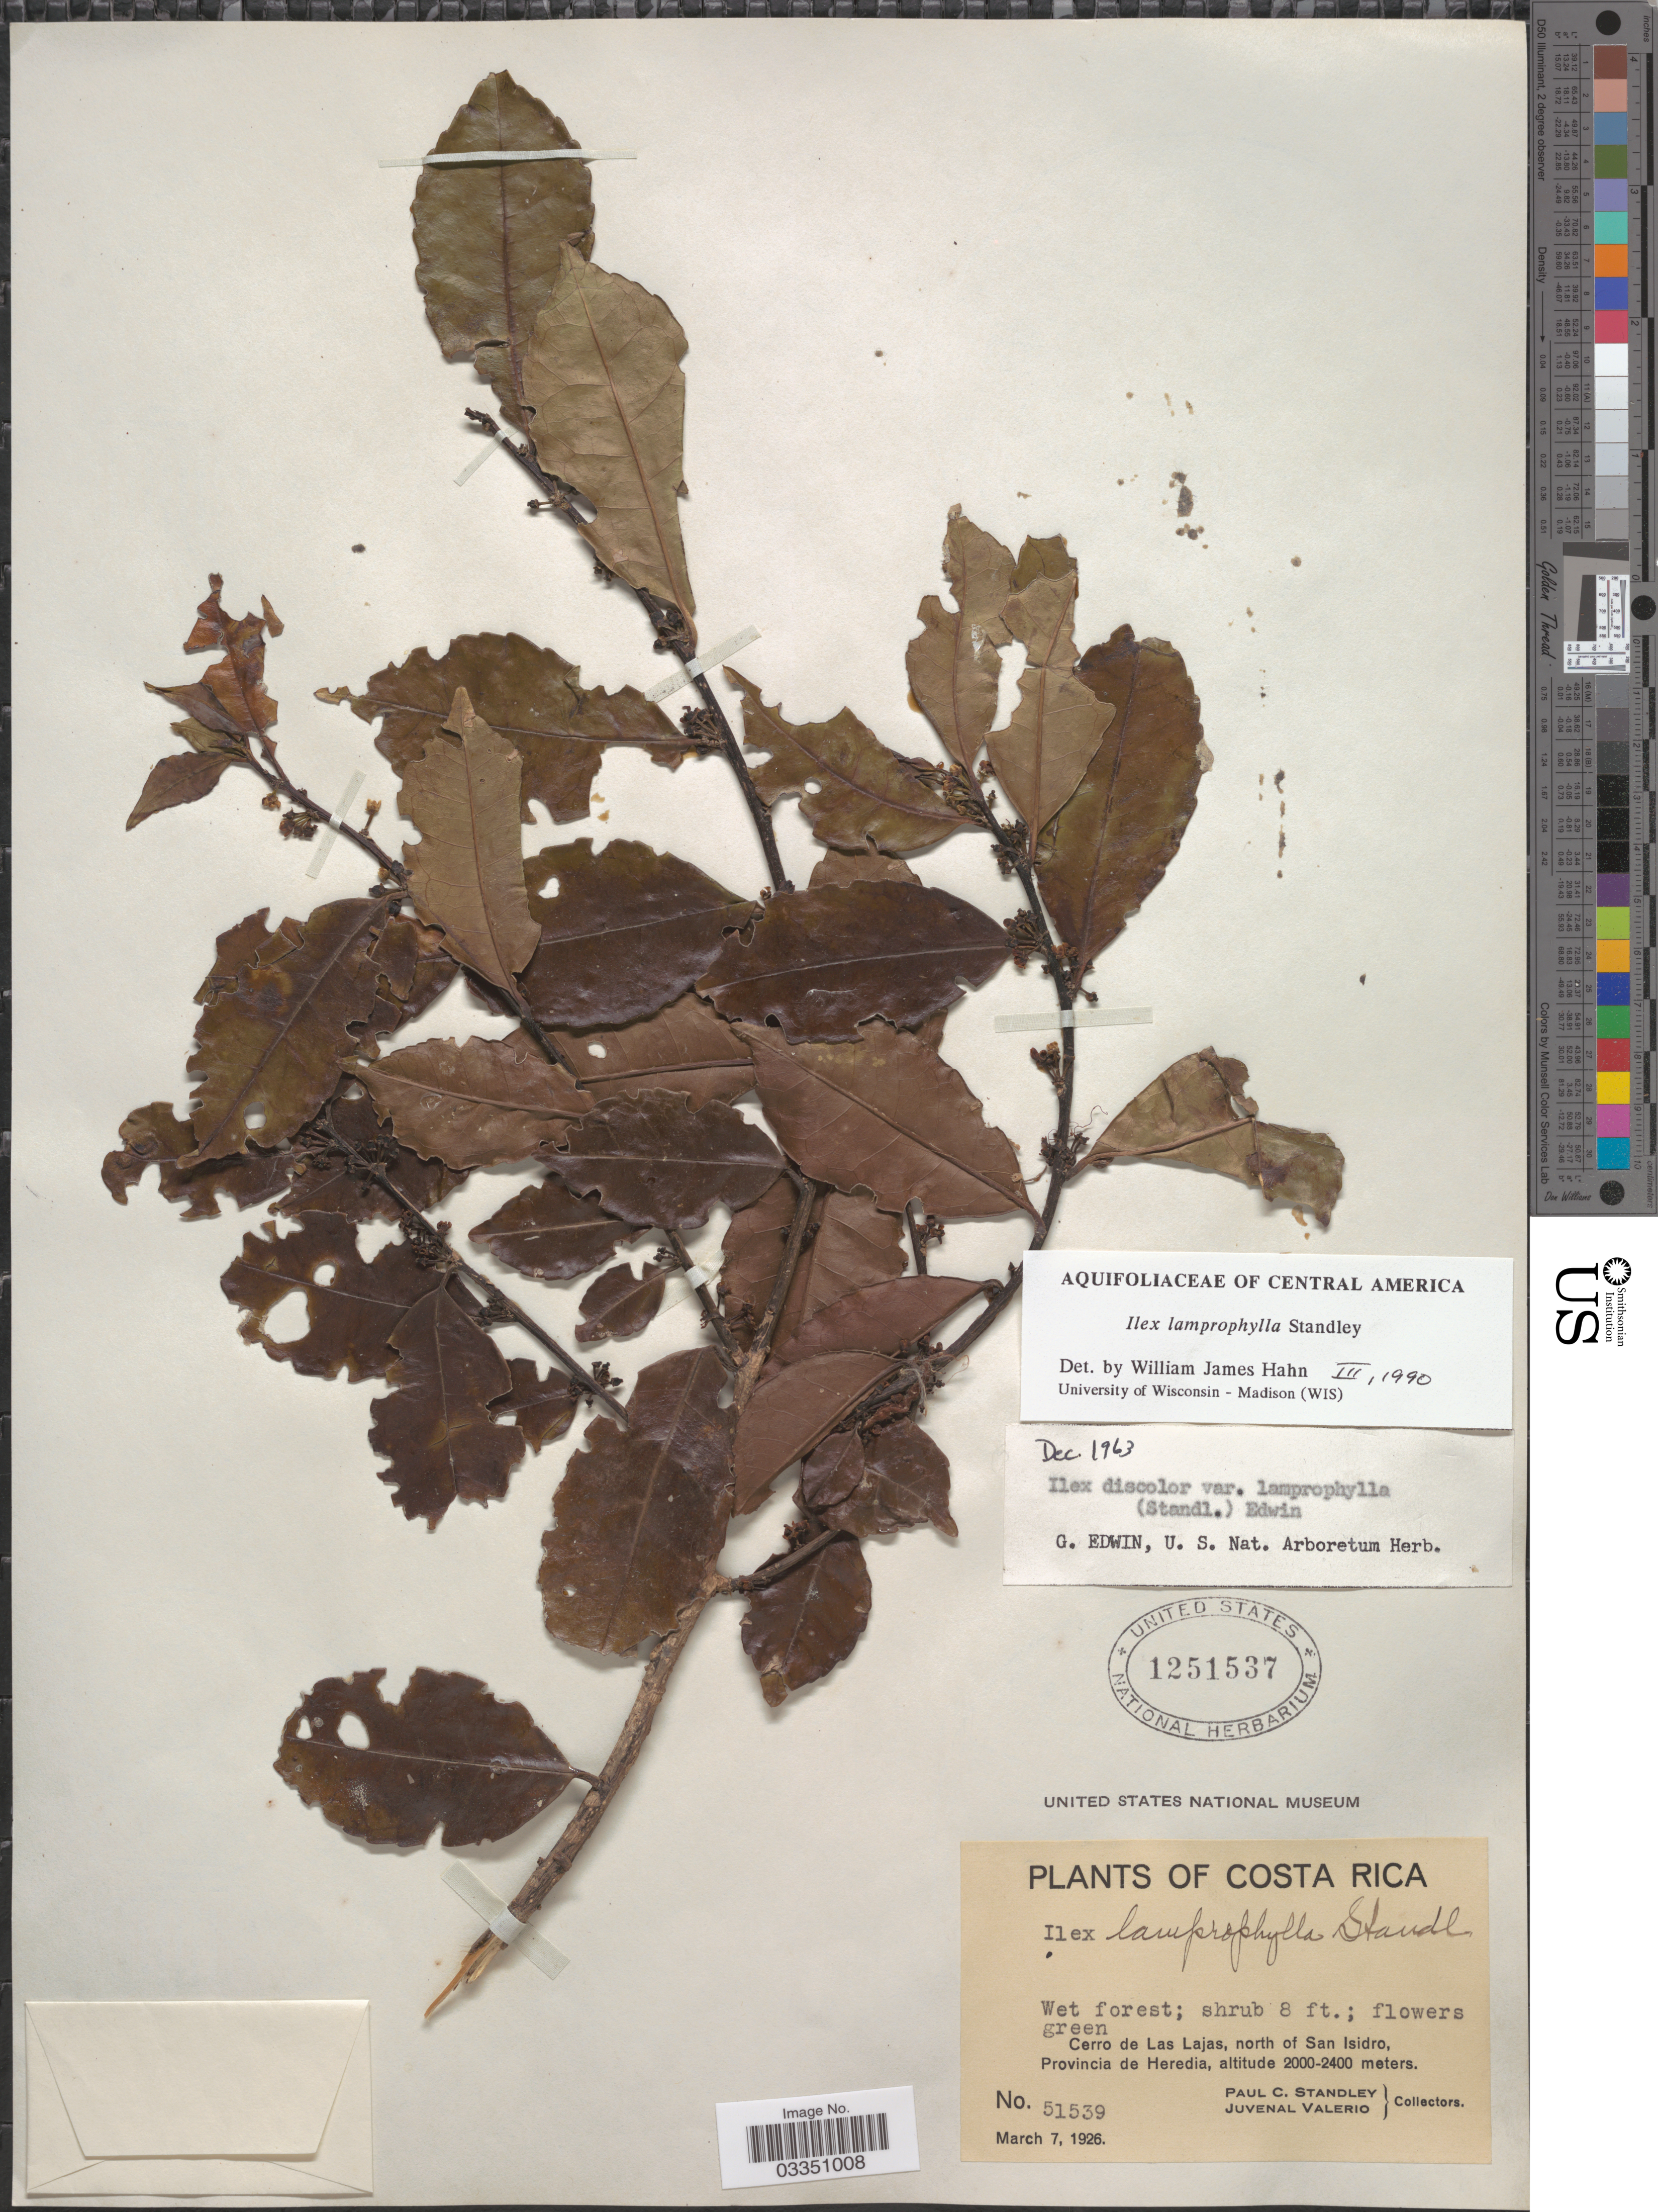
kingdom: Plantae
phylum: Tracheophyta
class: Magnoliopsida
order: Aquifoliales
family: Aquifoliaceae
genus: Ilex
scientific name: Ilex lamprophylla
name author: Standl.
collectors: P. C. Standley & J. Valerio R.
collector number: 51539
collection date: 1926-03-07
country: Costa Rica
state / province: Heredia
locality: Cerro de las Caricias, north of San Isidro.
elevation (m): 2000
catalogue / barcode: US 1251537